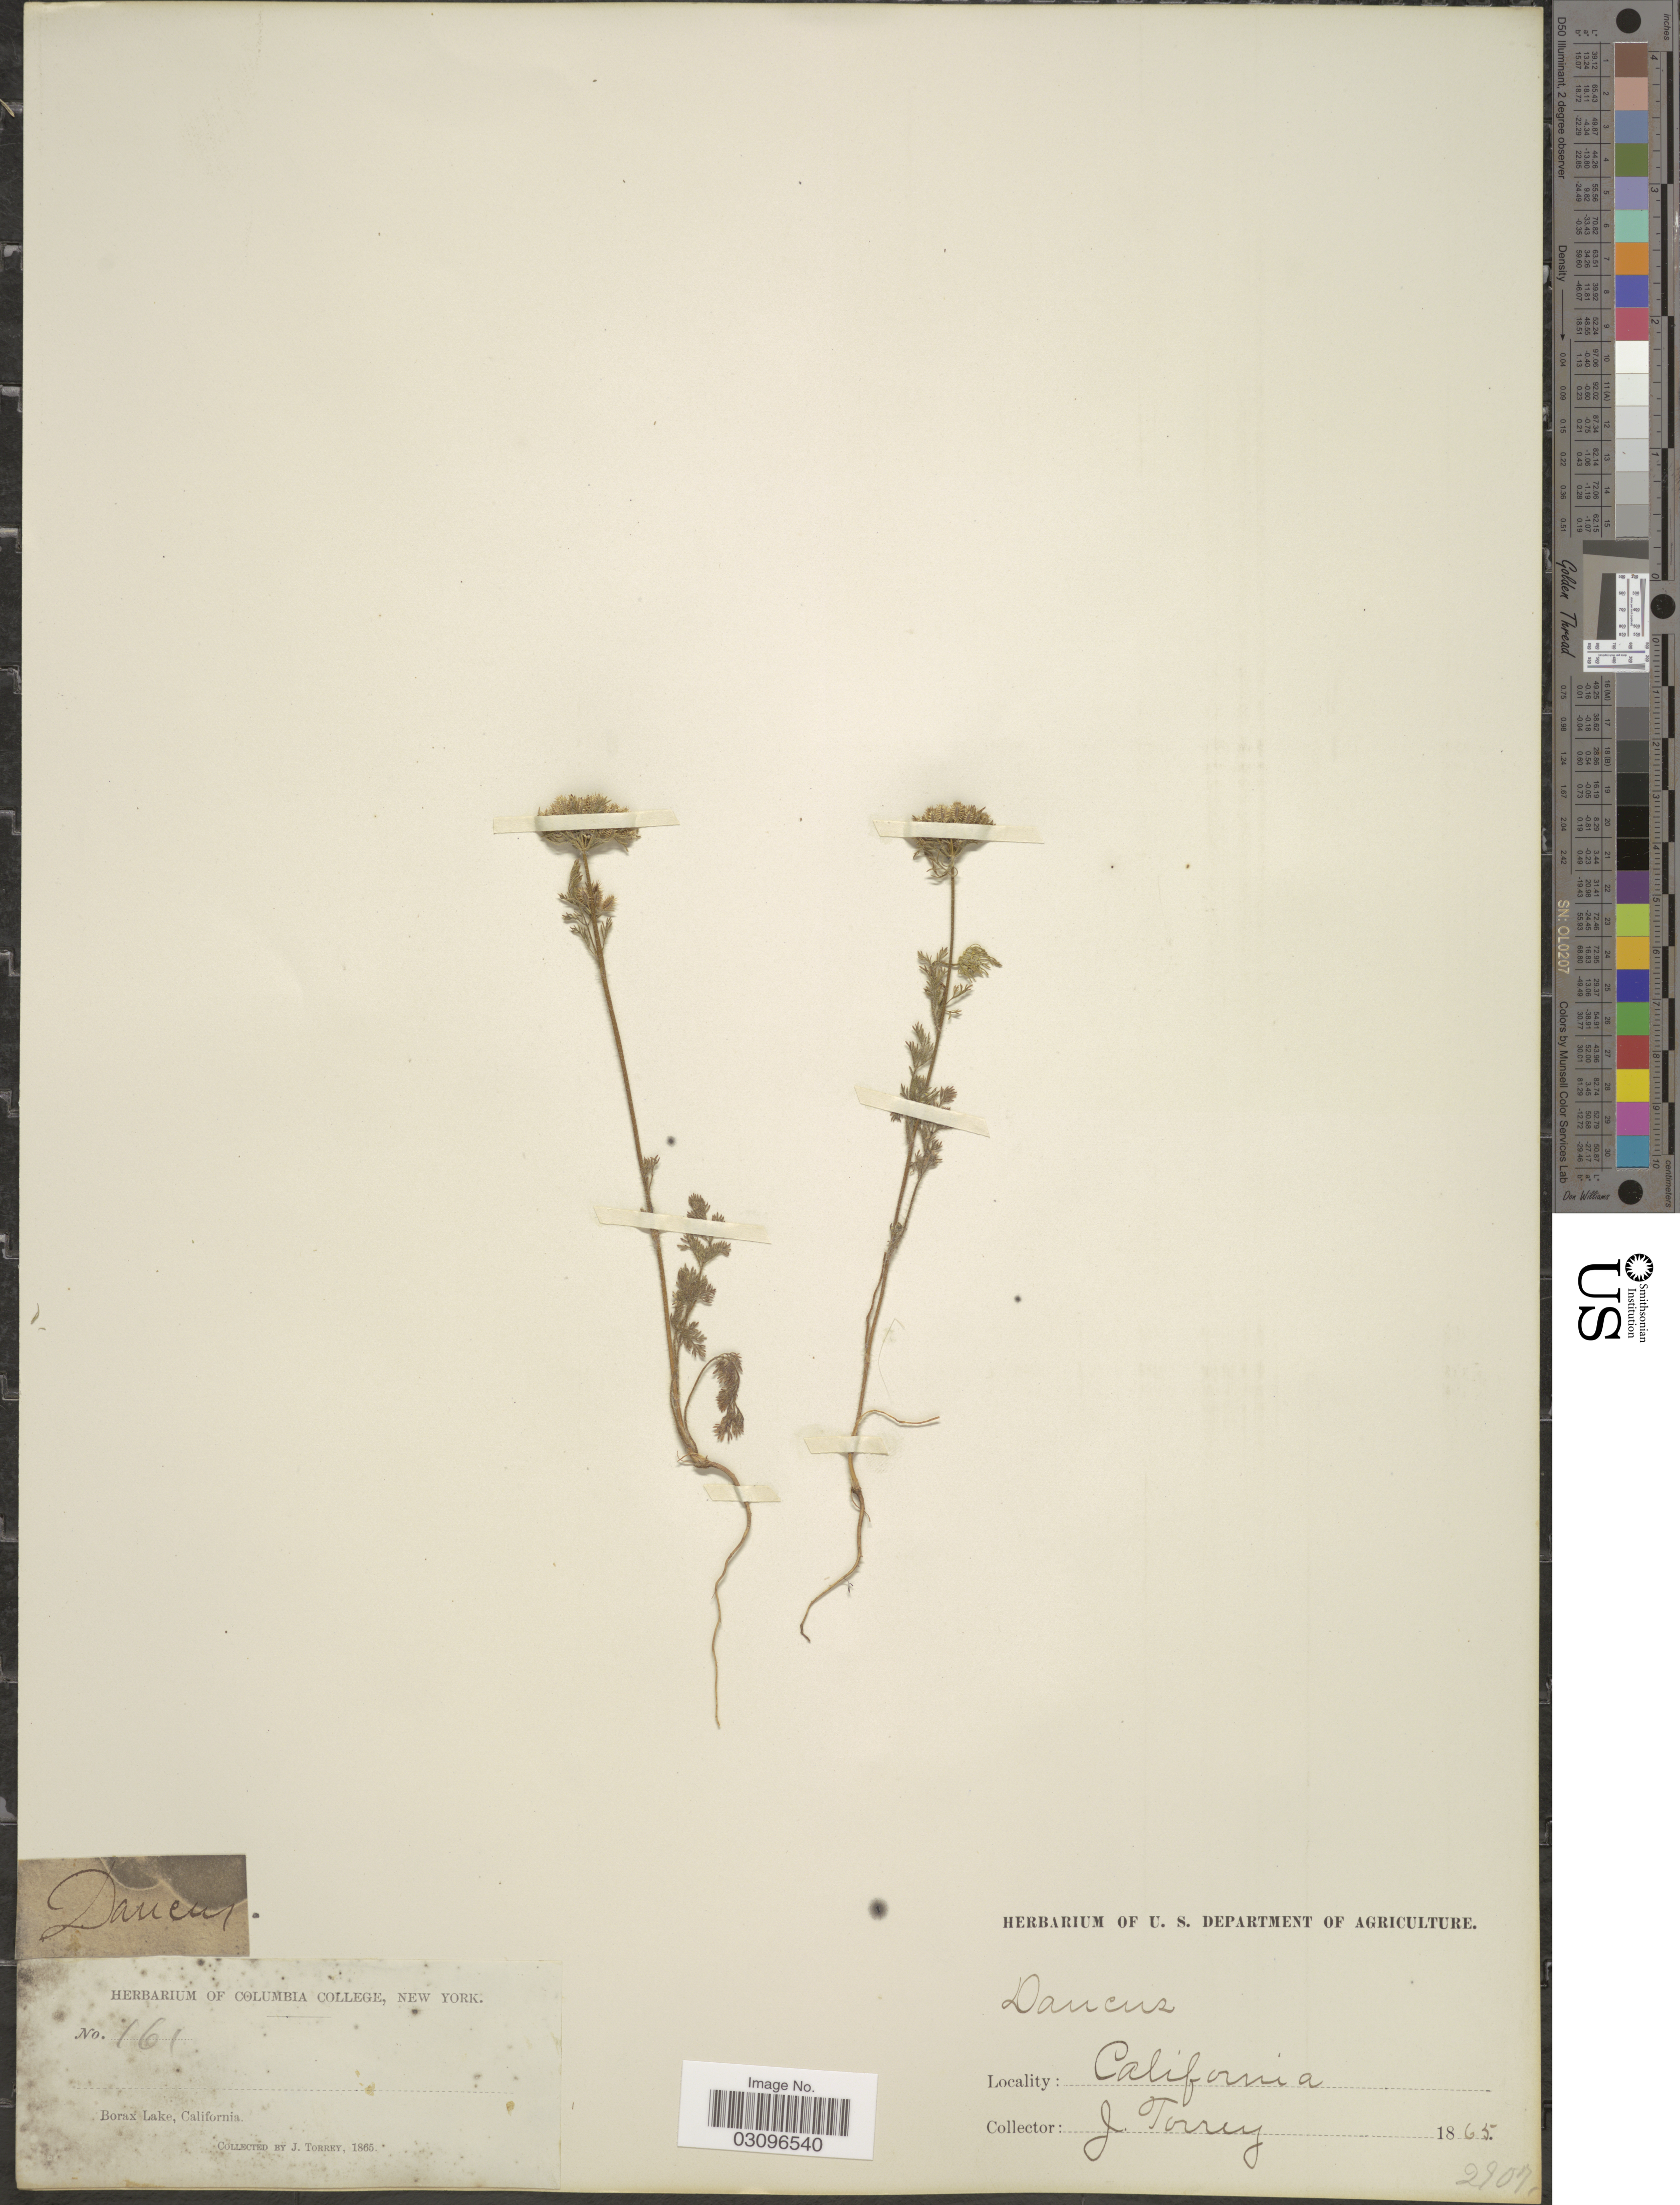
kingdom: Plantae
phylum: Tracheophyta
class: Magnoliopsida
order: Apiales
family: Apiaceae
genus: Daucus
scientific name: Daucus pusillus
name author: Michx.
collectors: J. Torrey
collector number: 161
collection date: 1865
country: United States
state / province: California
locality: Borax Lake.